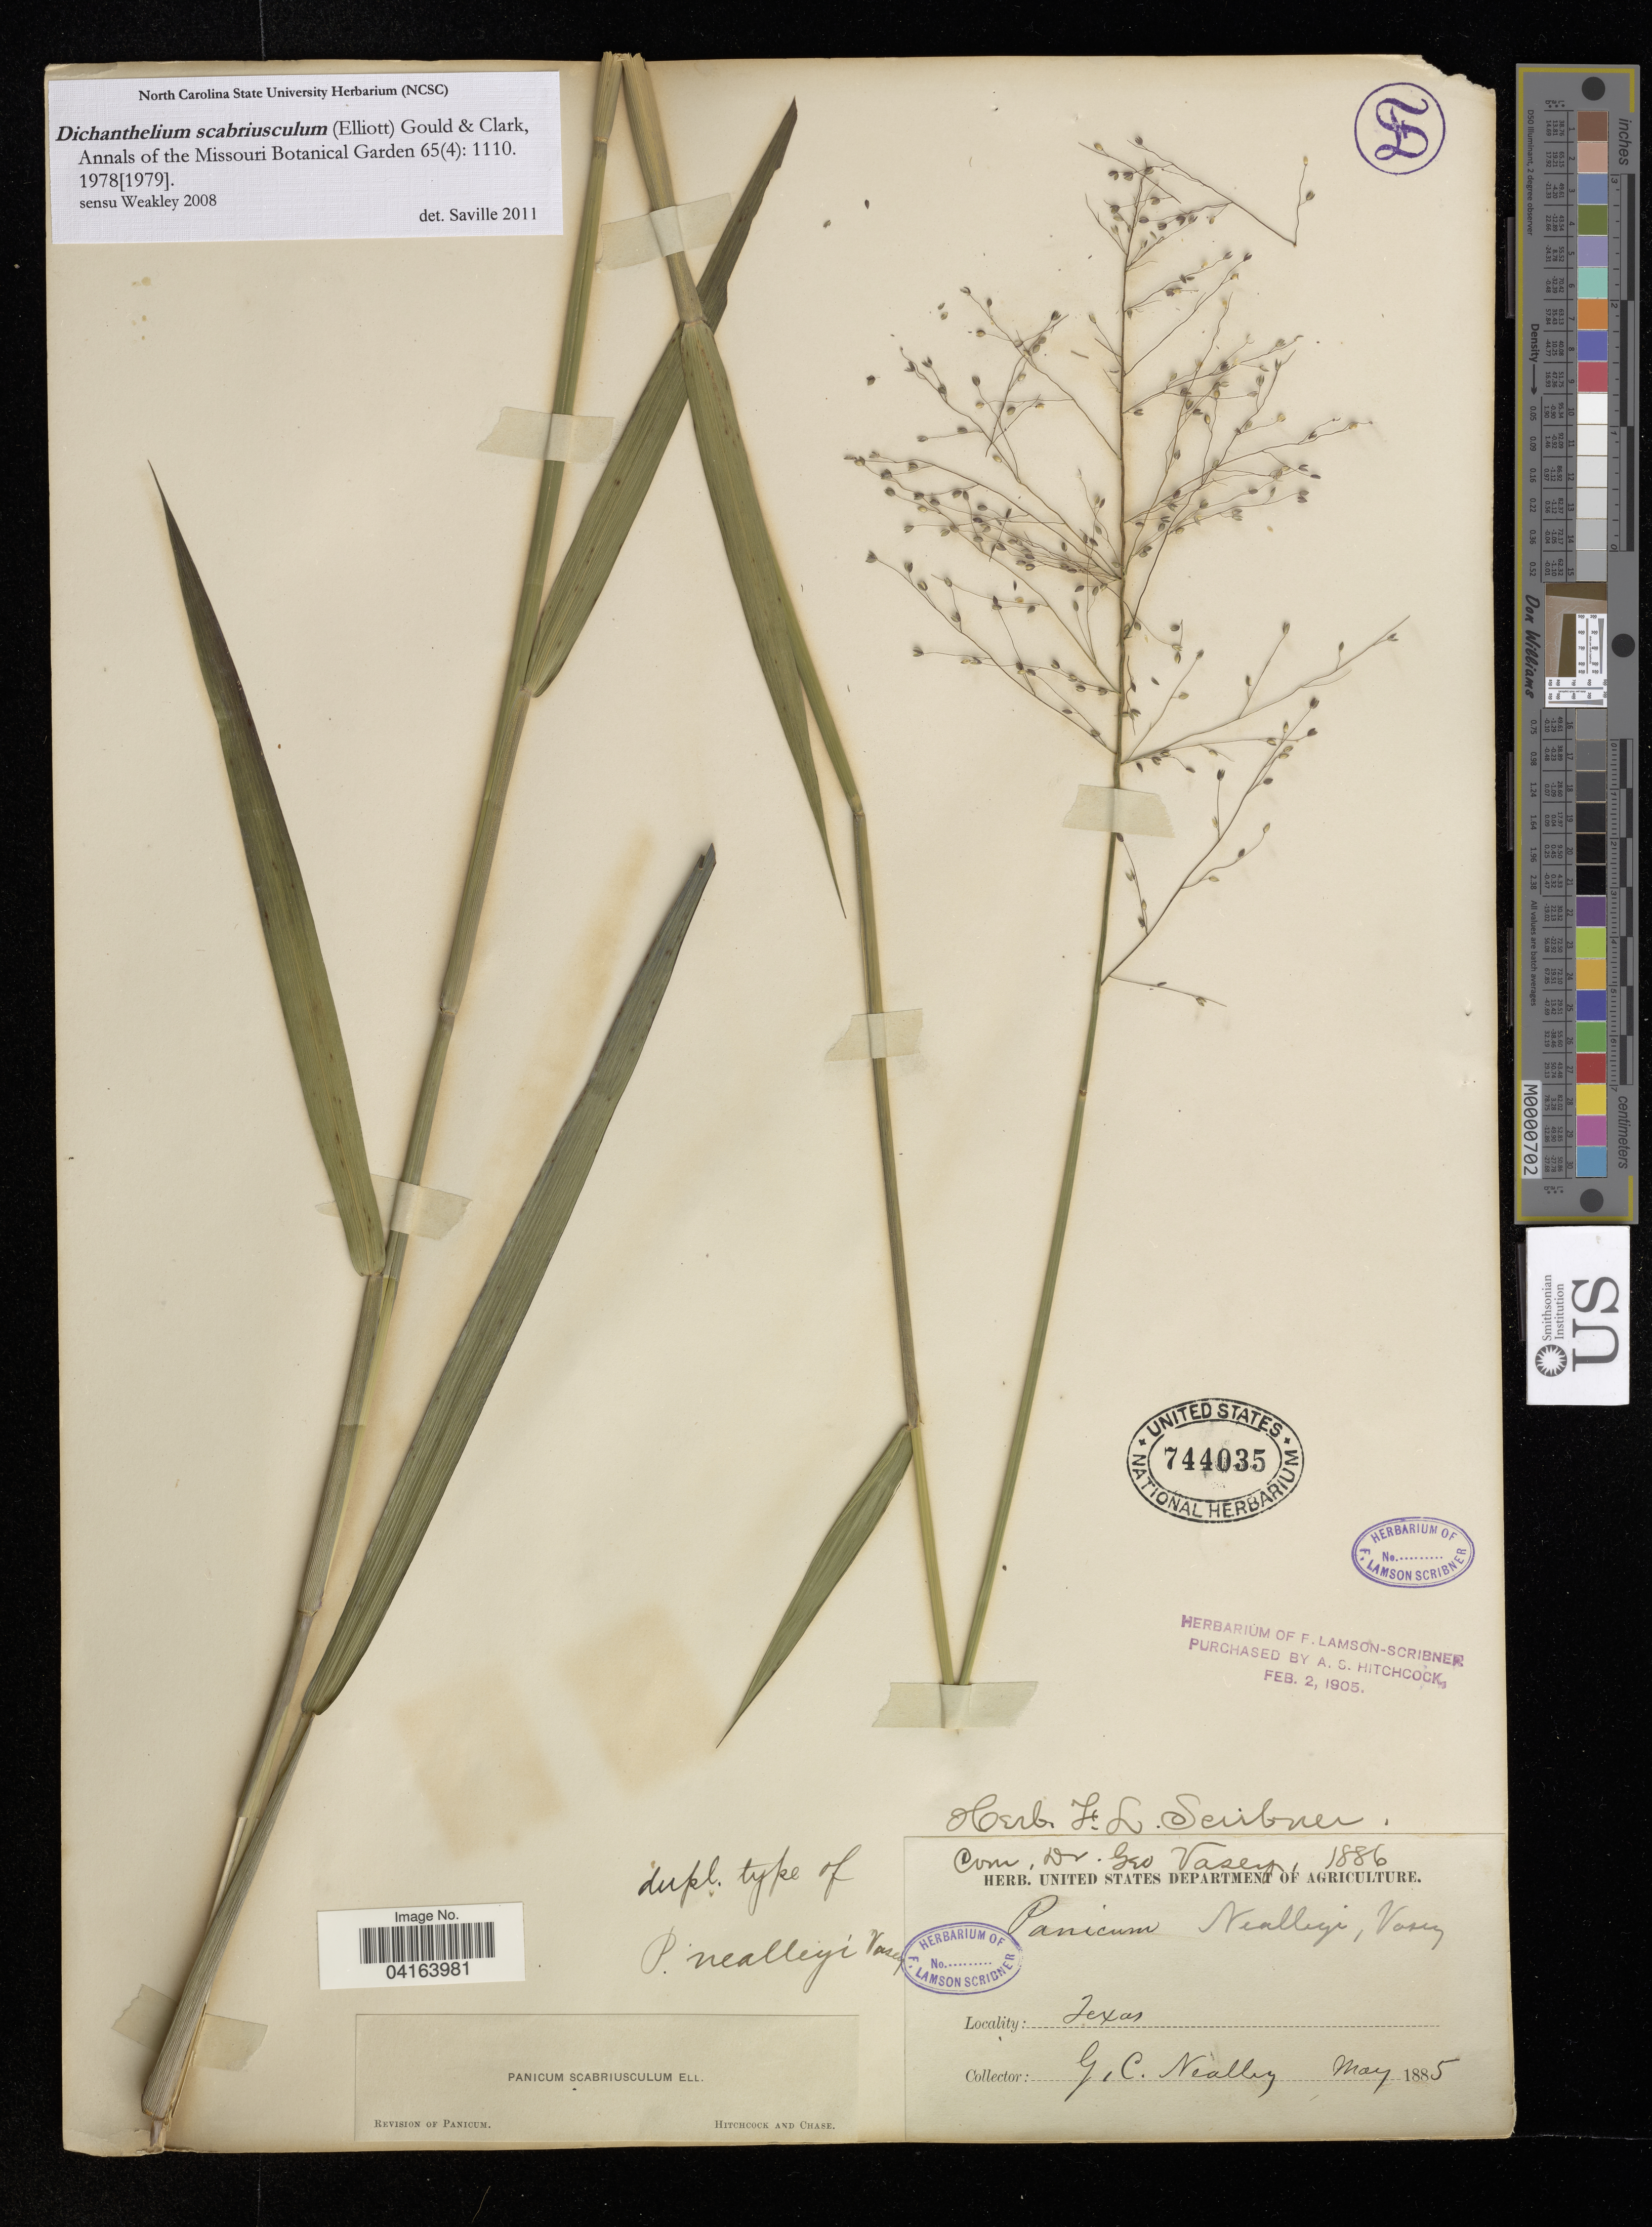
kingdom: Plantae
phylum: Tracheophyta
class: Liliopsida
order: Poales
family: Poaceae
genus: Dichanthelium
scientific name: Dichanthelium scabriusculum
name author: (Elliott) Gould & C.A. Clark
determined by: Saville, A. C., (NCSC), North Carolina State University (UNITED STATES)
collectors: G. C. Nealley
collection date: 1885-05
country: United States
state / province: Texas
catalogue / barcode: US 744035